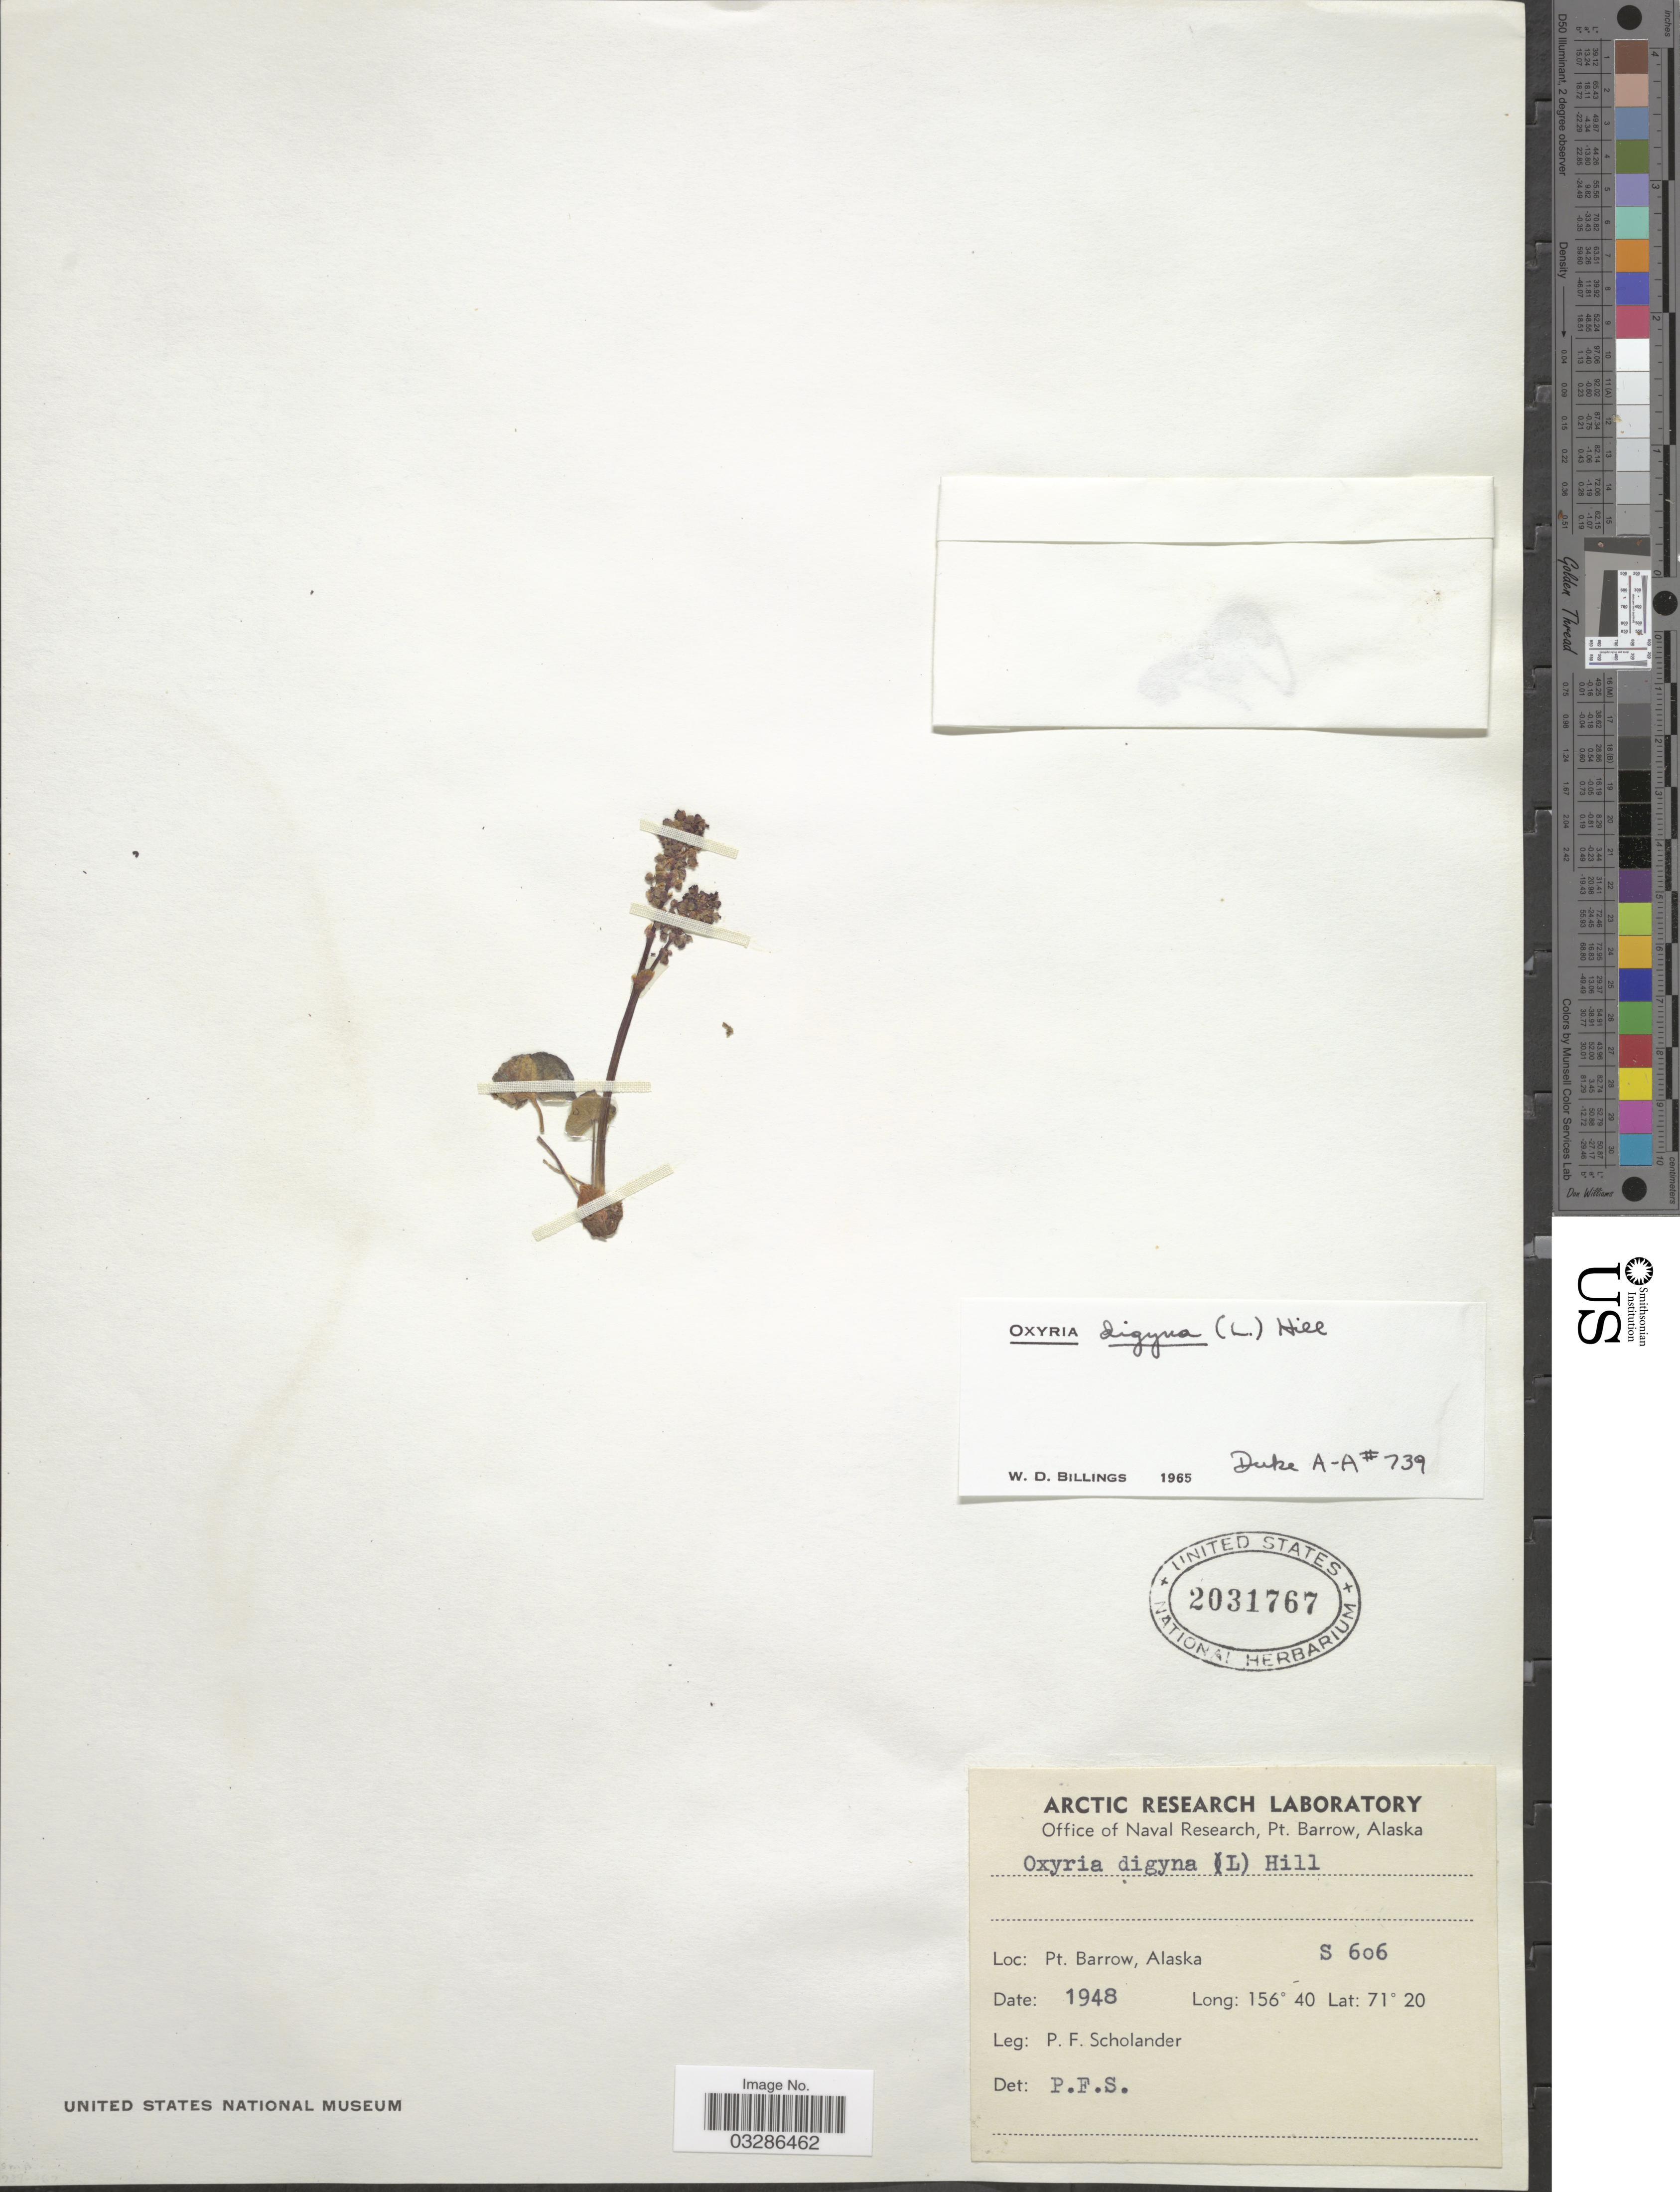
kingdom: Plantae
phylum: Tracheophyta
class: Magnoliopsida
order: Caryophyllales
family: Polygonaceae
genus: Oxyria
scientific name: Oxyria digyna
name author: (L.) Hill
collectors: P. Scholander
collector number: S606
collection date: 1948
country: United States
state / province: Alaska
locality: Pt. Barrow.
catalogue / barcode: US 2031767